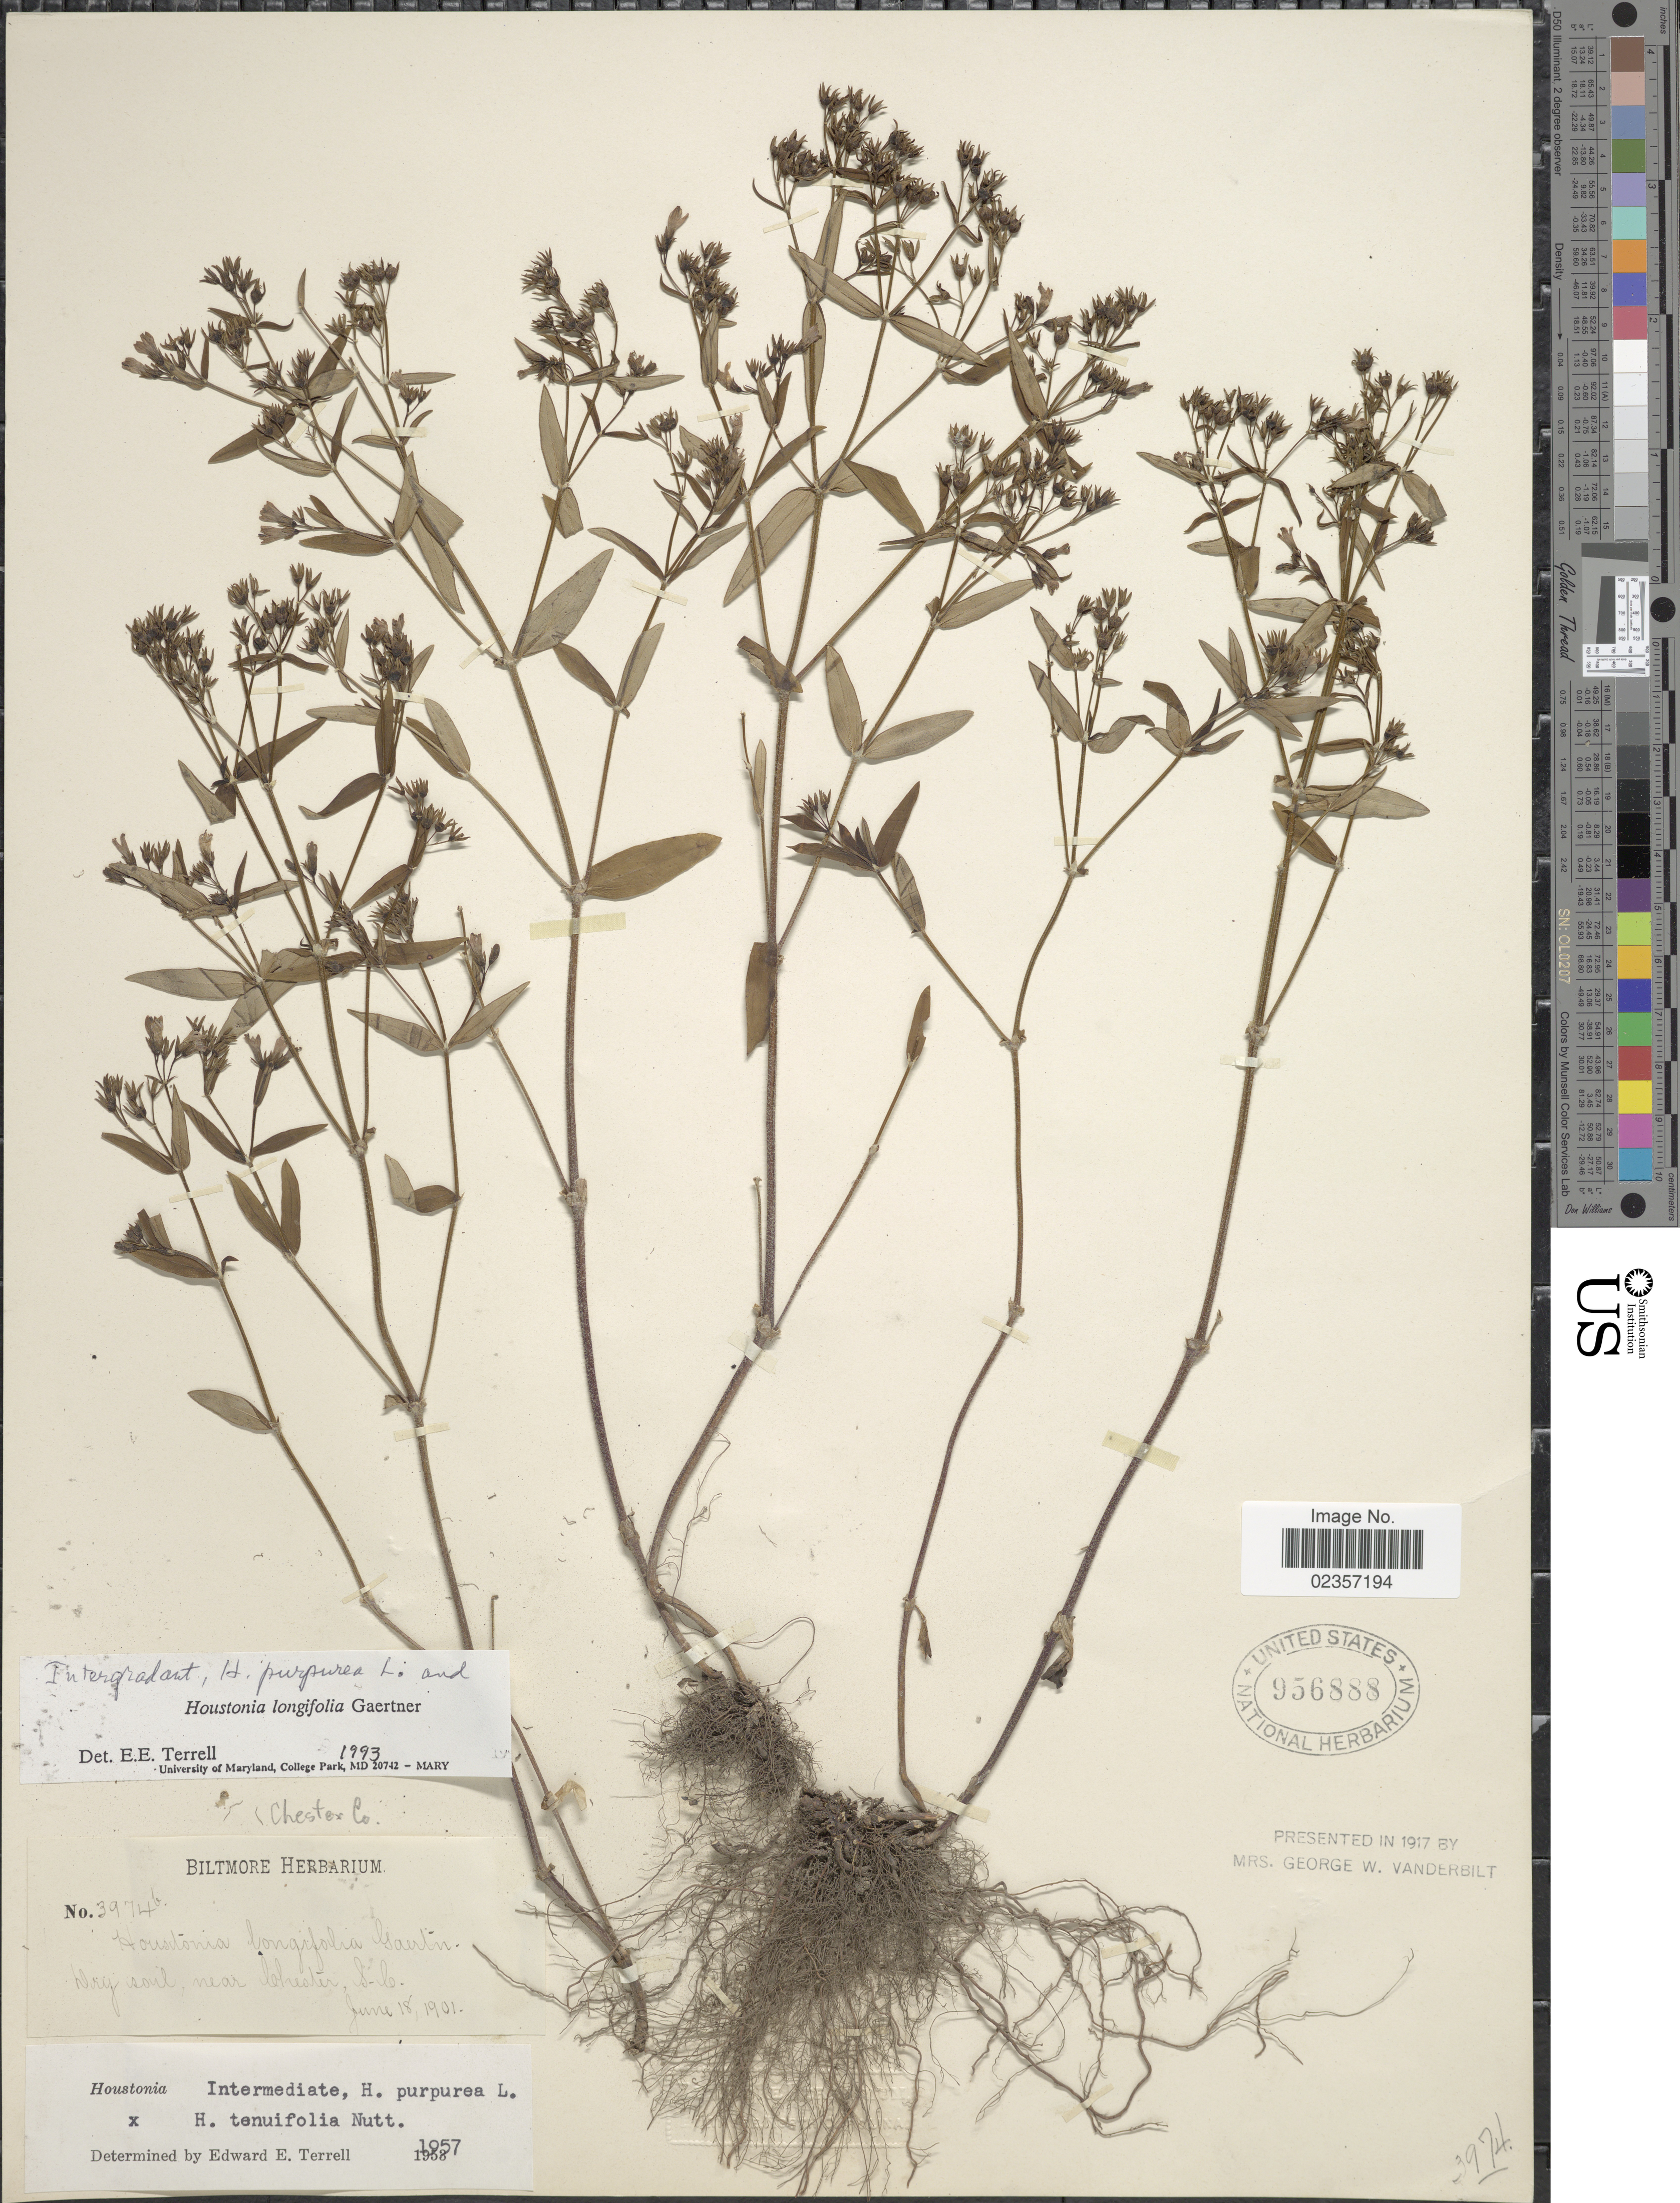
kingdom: Plantae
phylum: Tracheophyta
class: Magnoliopsida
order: Gentianales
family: Rubiaceae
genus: Houstonia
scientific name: Houstonia longifolia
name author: Gaertn.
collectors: ex herb. Biltmore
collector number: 3974b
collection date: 1901-06-18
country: United States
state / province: South Carolina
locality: Chester Co, Dry soil near Chester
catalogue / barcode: US 956888